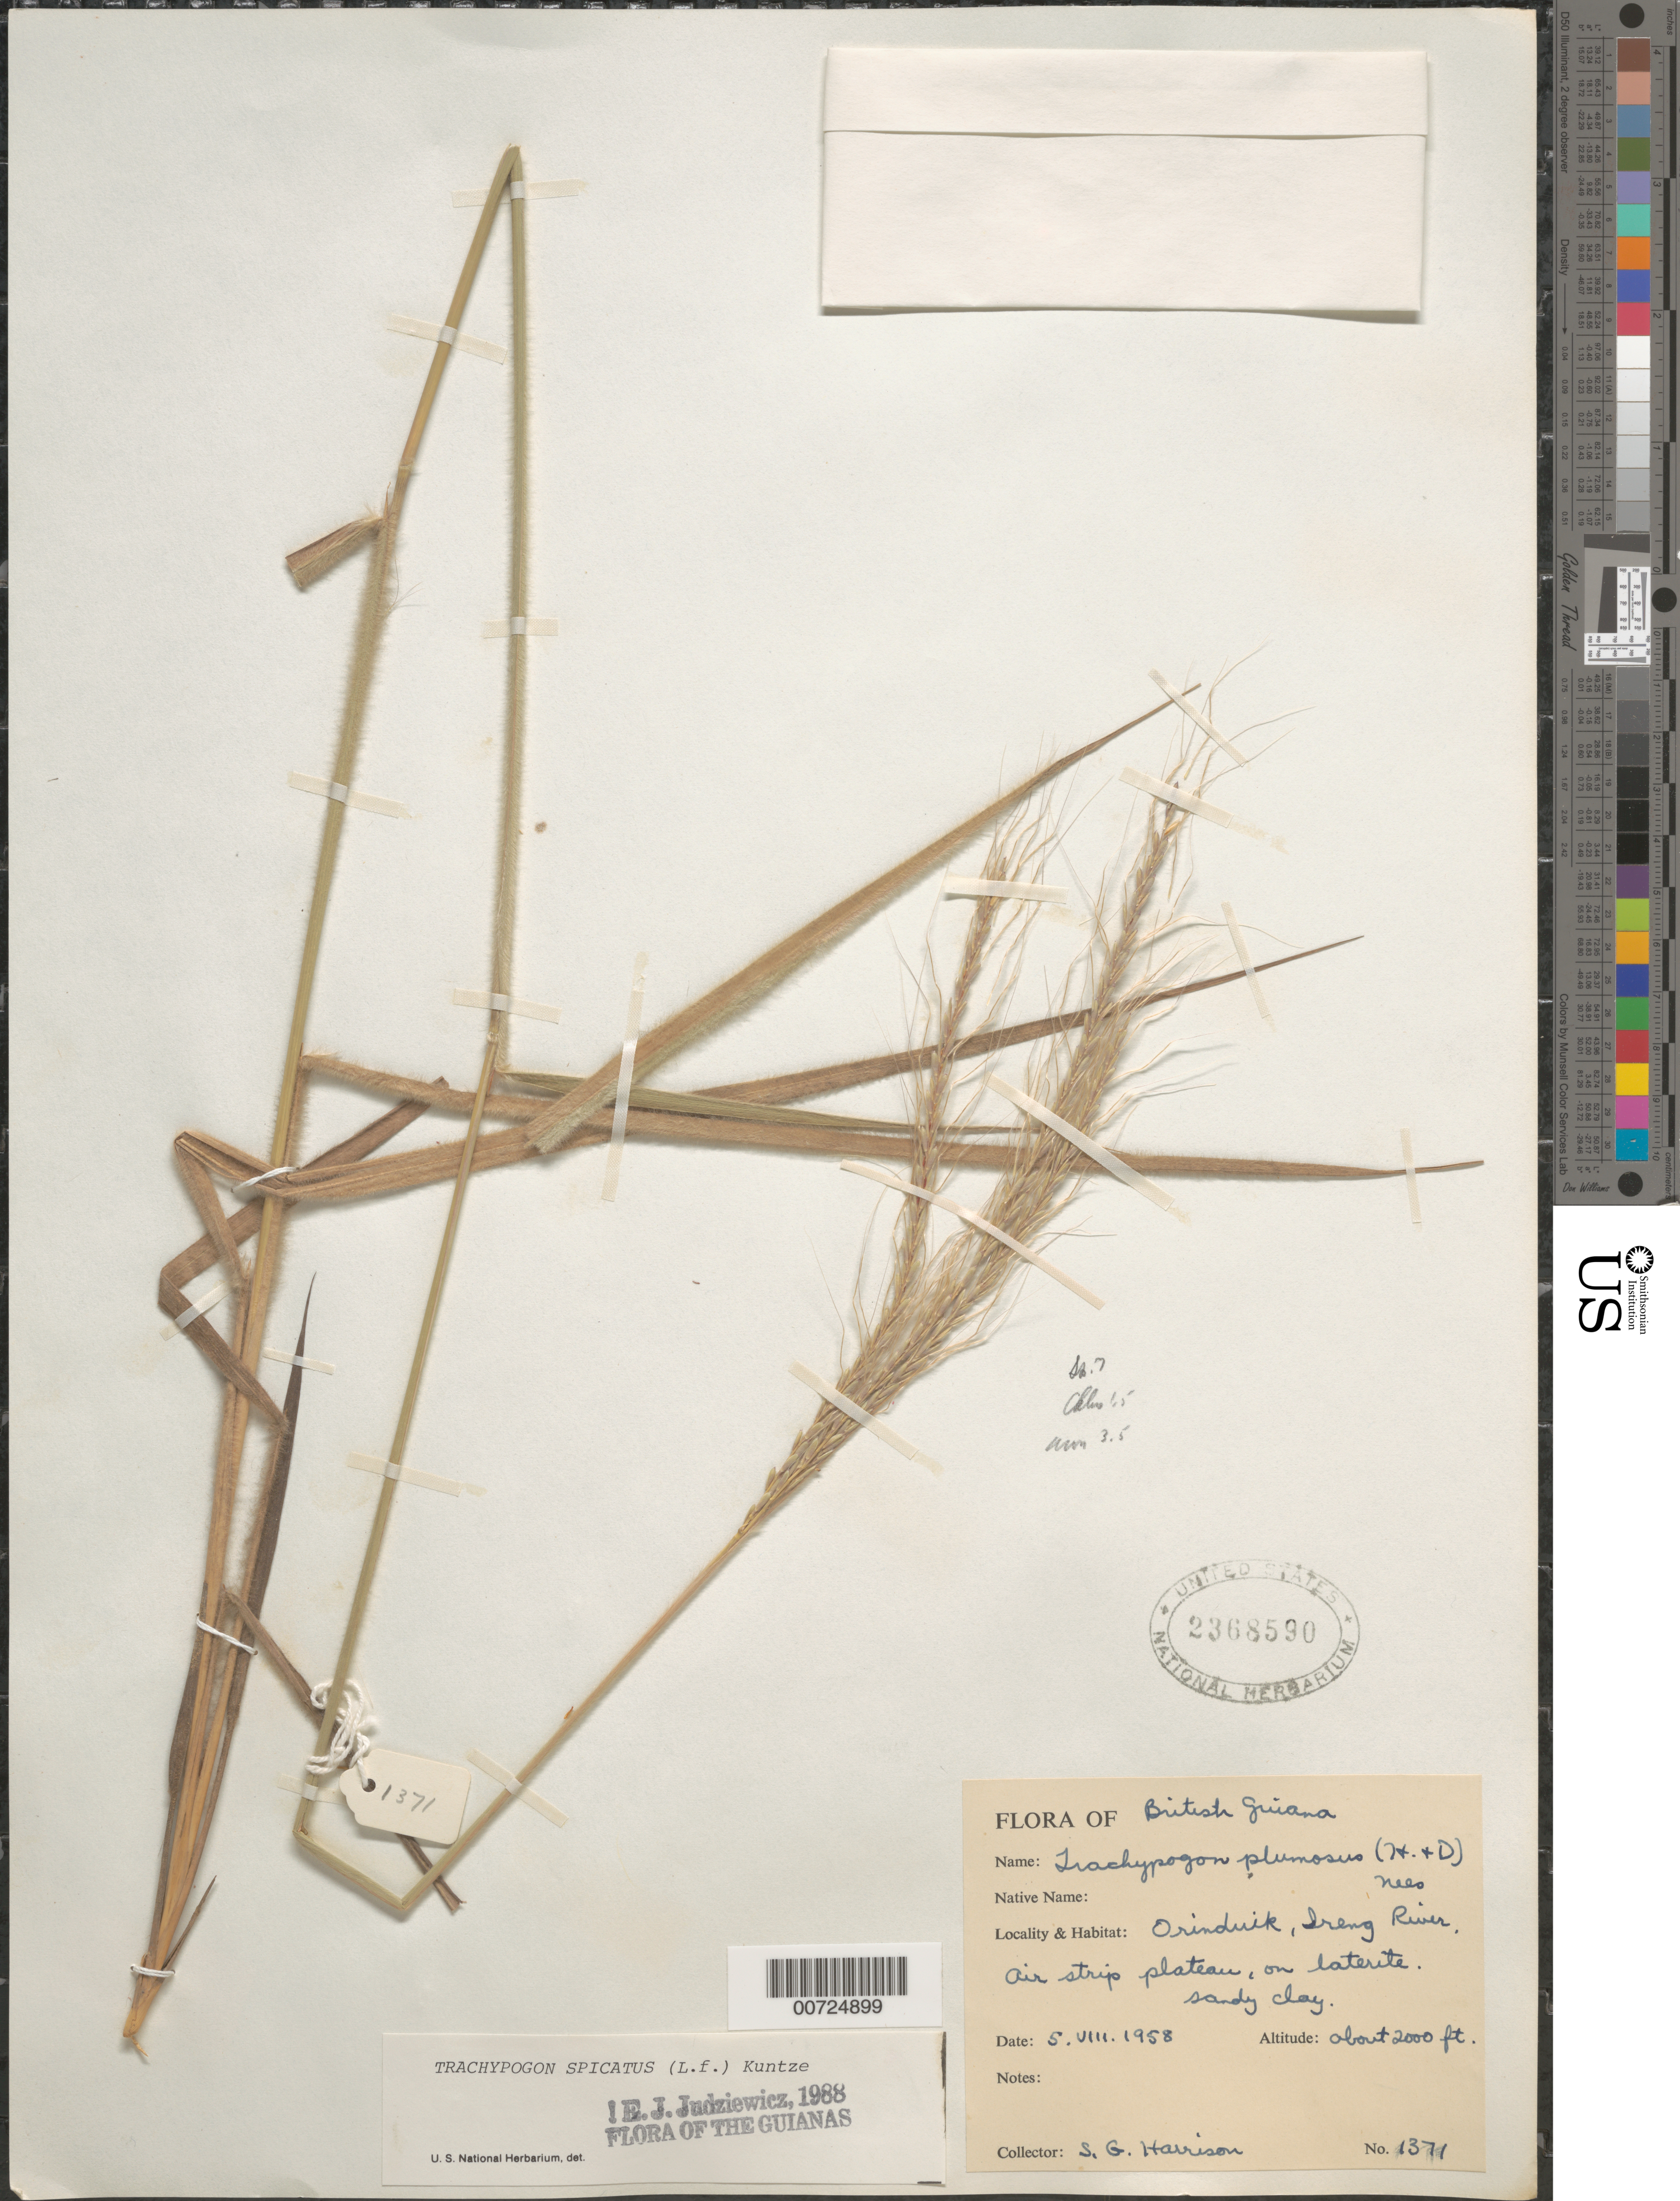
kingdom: Plantae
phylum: Tracheophyta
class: Liliopsida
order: Poales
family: Poaceae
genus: Trachypogon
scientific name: Trachypogon spicatus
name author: (L. f.) Kuntze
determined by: Judziewicz, E. J.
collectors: S. G. Harrison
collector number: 1371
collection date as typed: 5-Aug-58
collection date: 1958-08-05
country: Guyana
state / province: Potaro-Siparuni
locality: Orinduik Falls, Ireng River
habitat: Laterite sandy clay on air strip plateau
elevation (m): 610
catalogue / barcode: US 2368590